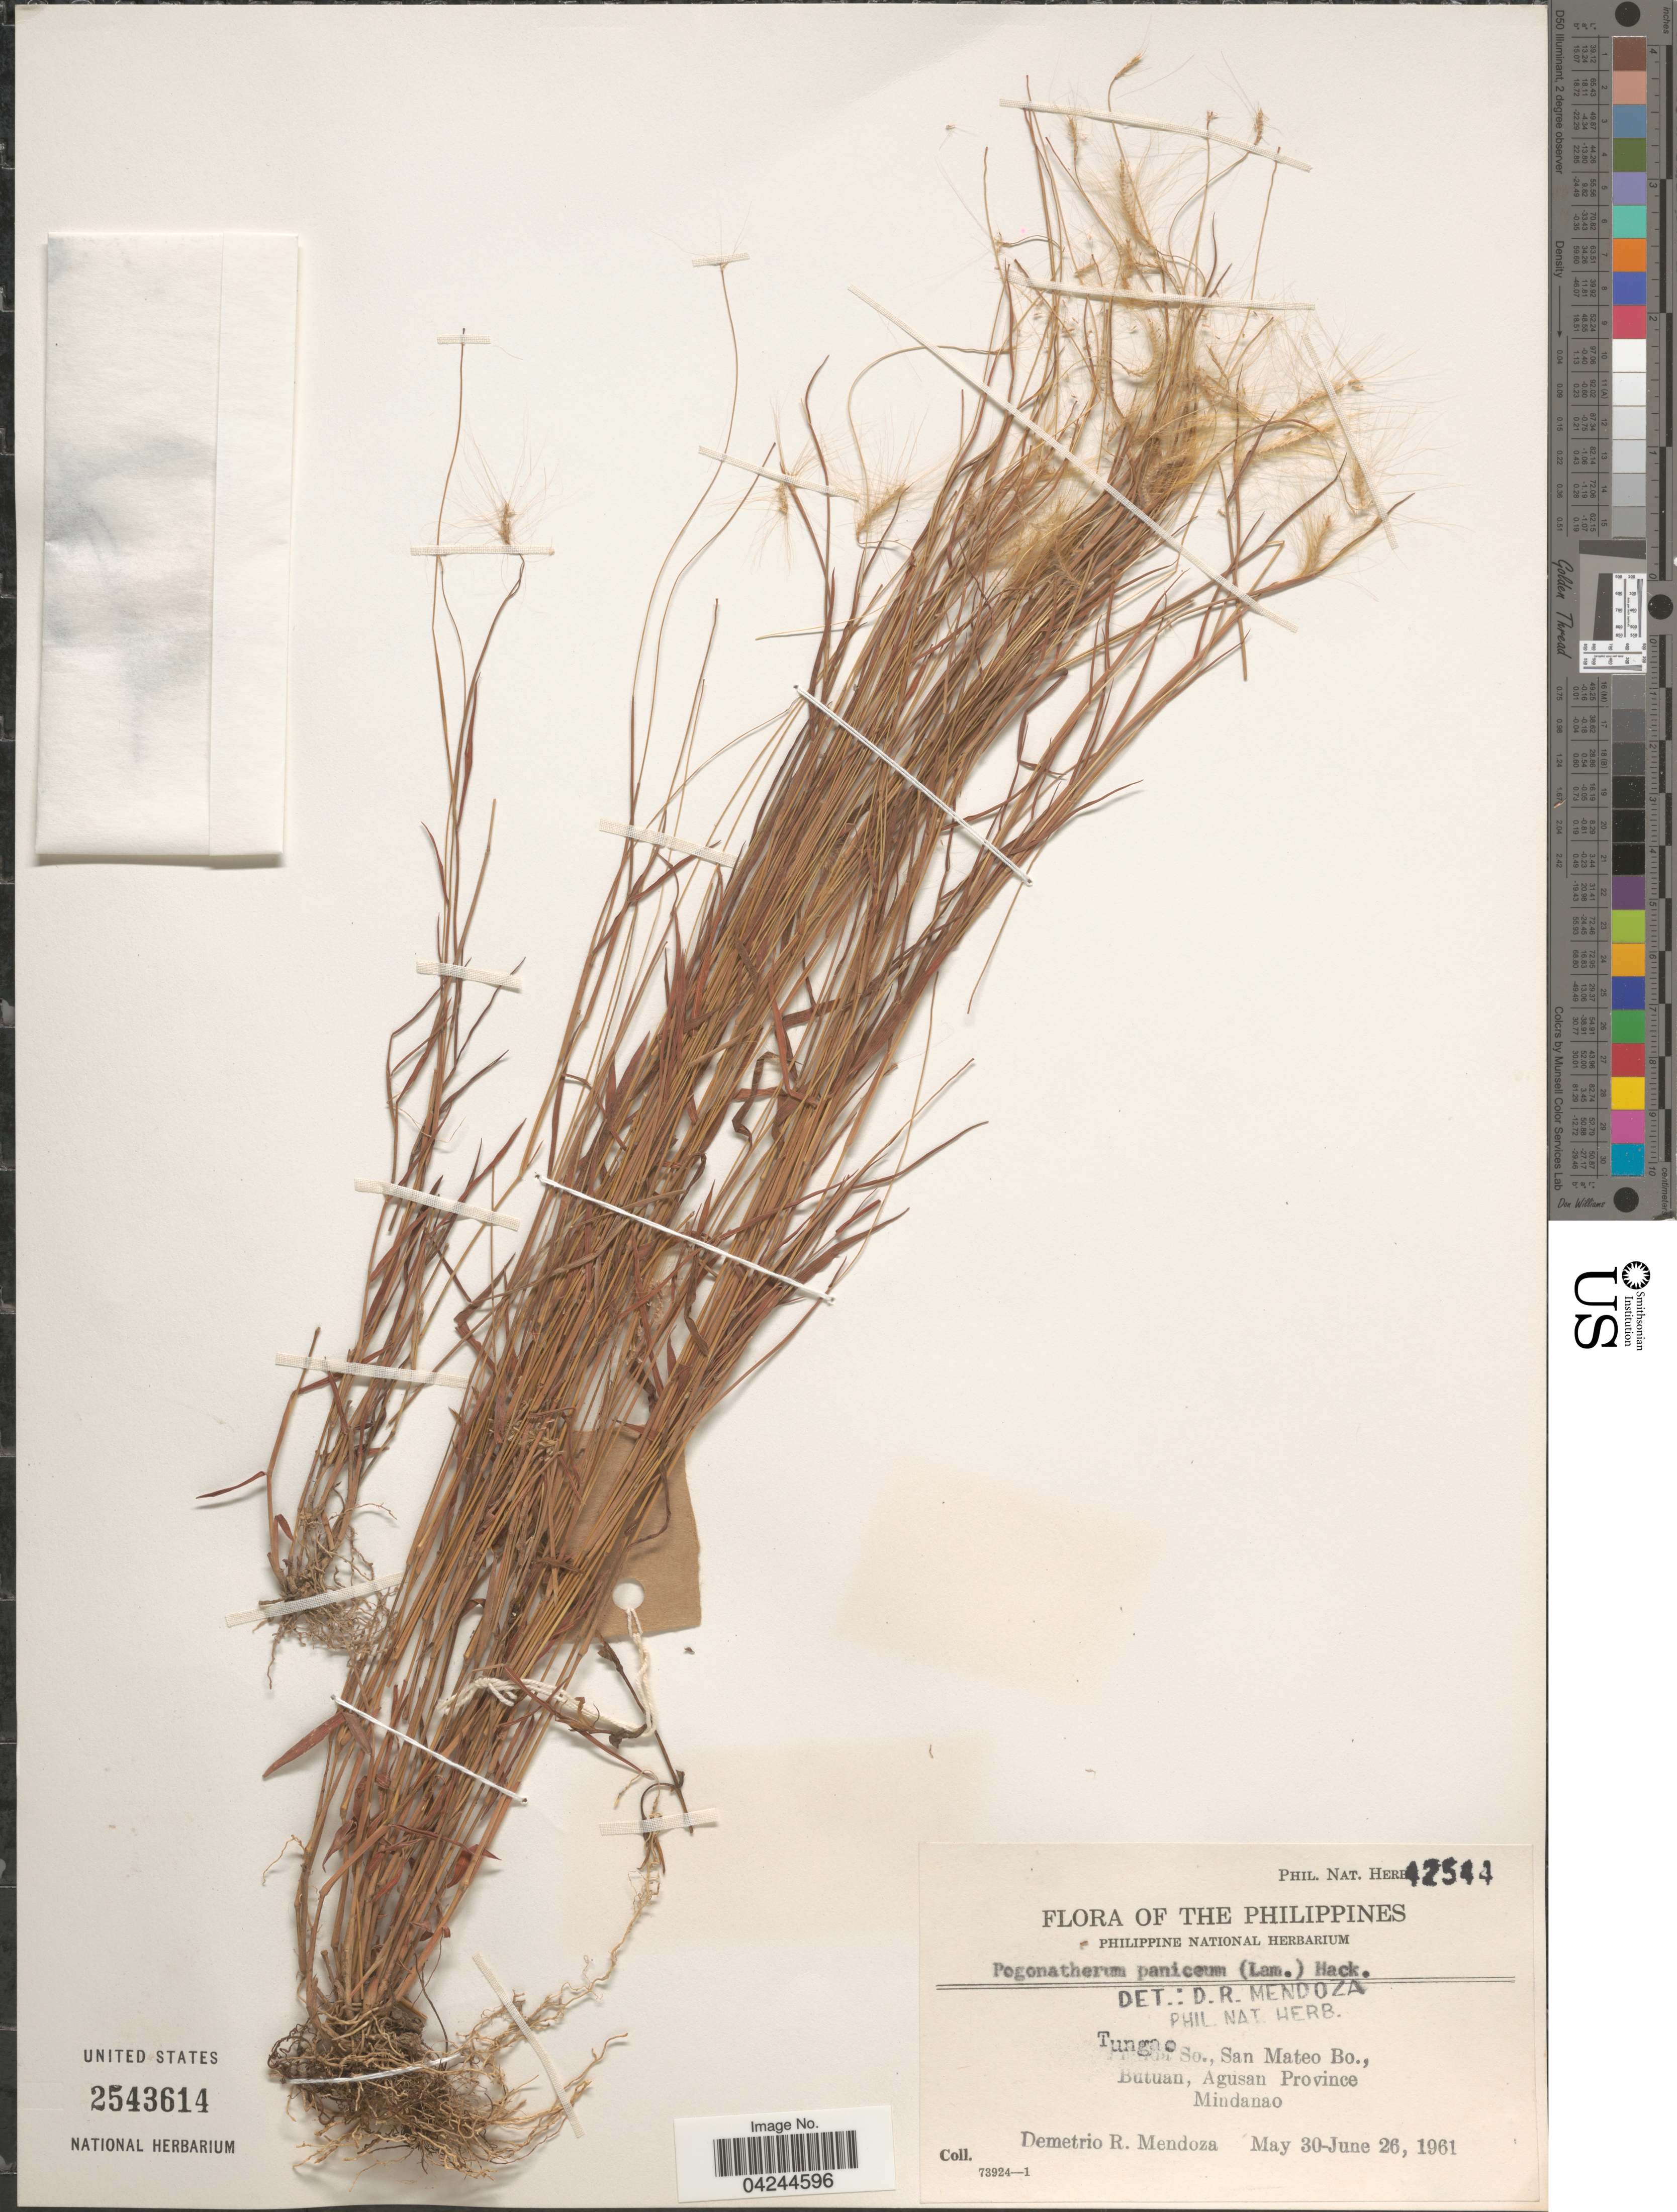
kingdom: Plantae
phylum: Tracheophyta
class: Liliopsida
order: Poales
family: Poaceae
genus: Pogonatherum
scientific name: Pogonatherum crinitum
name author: (Thunb.) Kunth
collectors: D. Mendoza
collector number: Phil. Nat. Herb. 42544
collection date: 1961-05-30/1961-06-26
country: Philippines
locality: Tungao So., San Mateo Bo., Butuan, Agusan Province. Mindanao.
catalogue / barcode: US 2543614